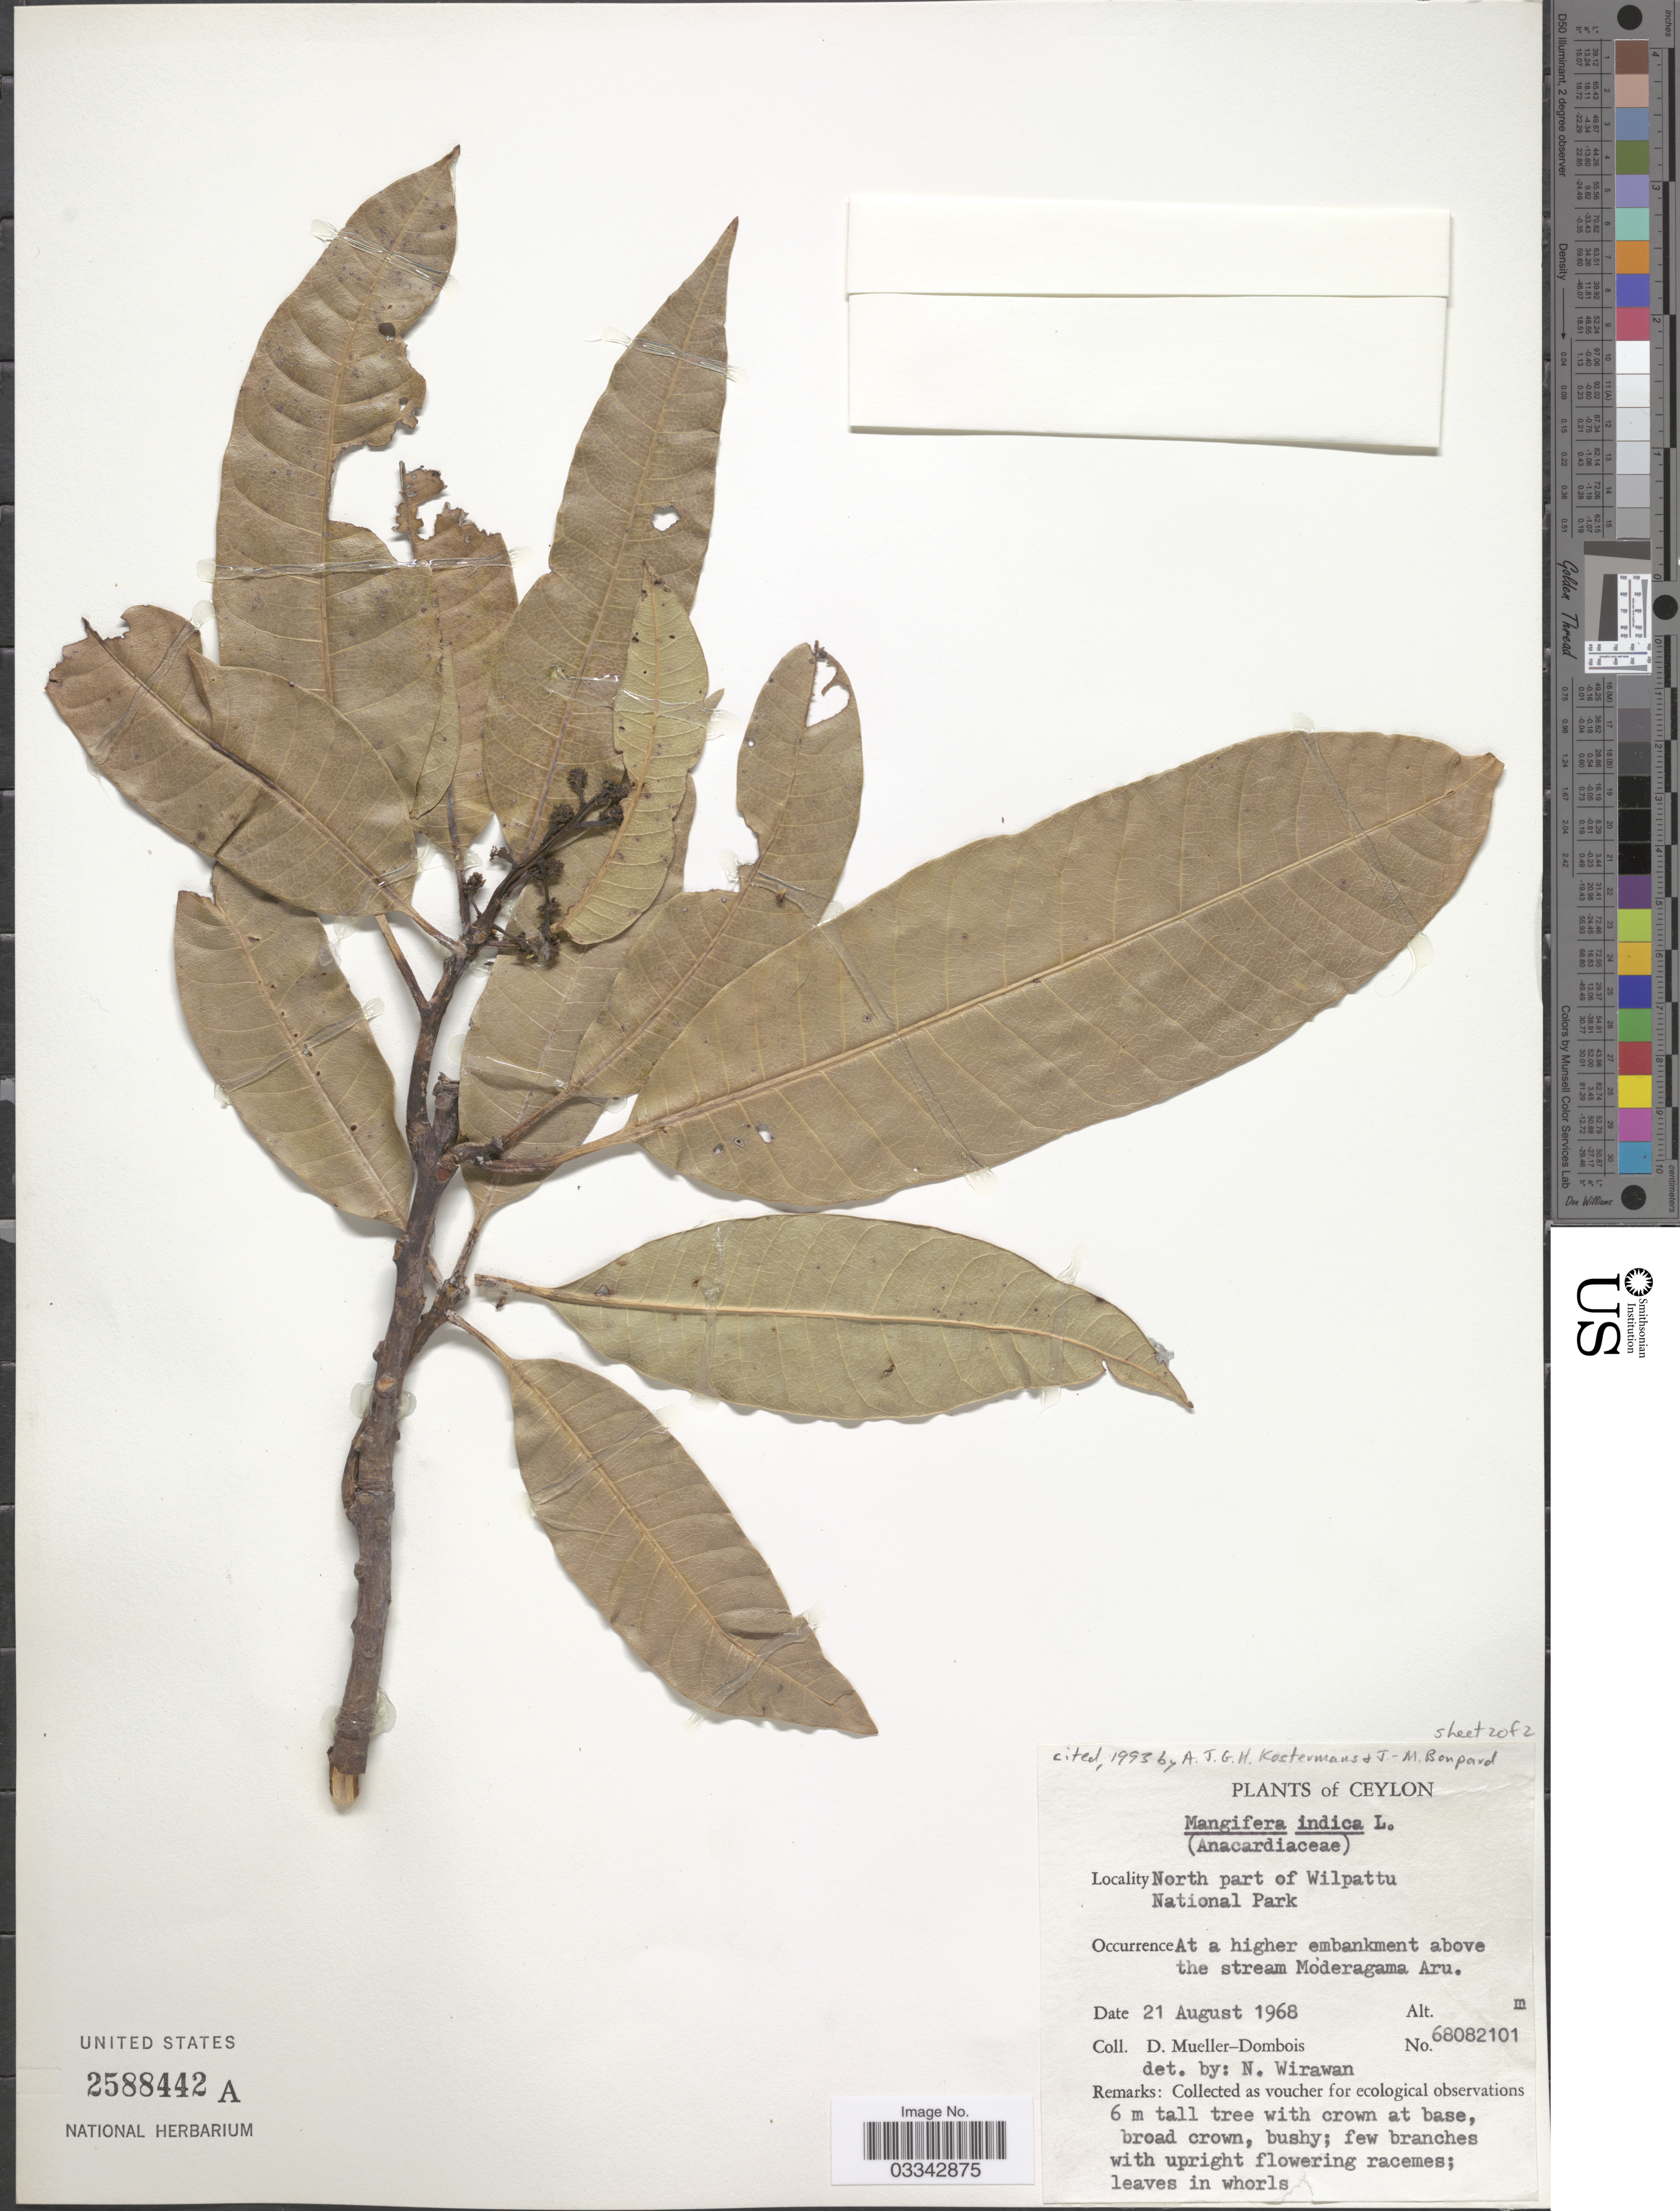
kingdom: Plantae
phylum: Tracheophyta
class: Magnoliopsida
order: Sapindales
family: Anacardiaceae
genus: Mangifera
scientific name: Mangifera indica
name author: L.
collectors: D. Mueller-Dombois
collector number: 68082101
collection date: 1968-08-21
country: Sri Lanka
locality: Ceylon. North part of Wilpattu National Park. At a higher embankment above the stream Moderagama Aru.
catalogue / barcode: US 2588442A